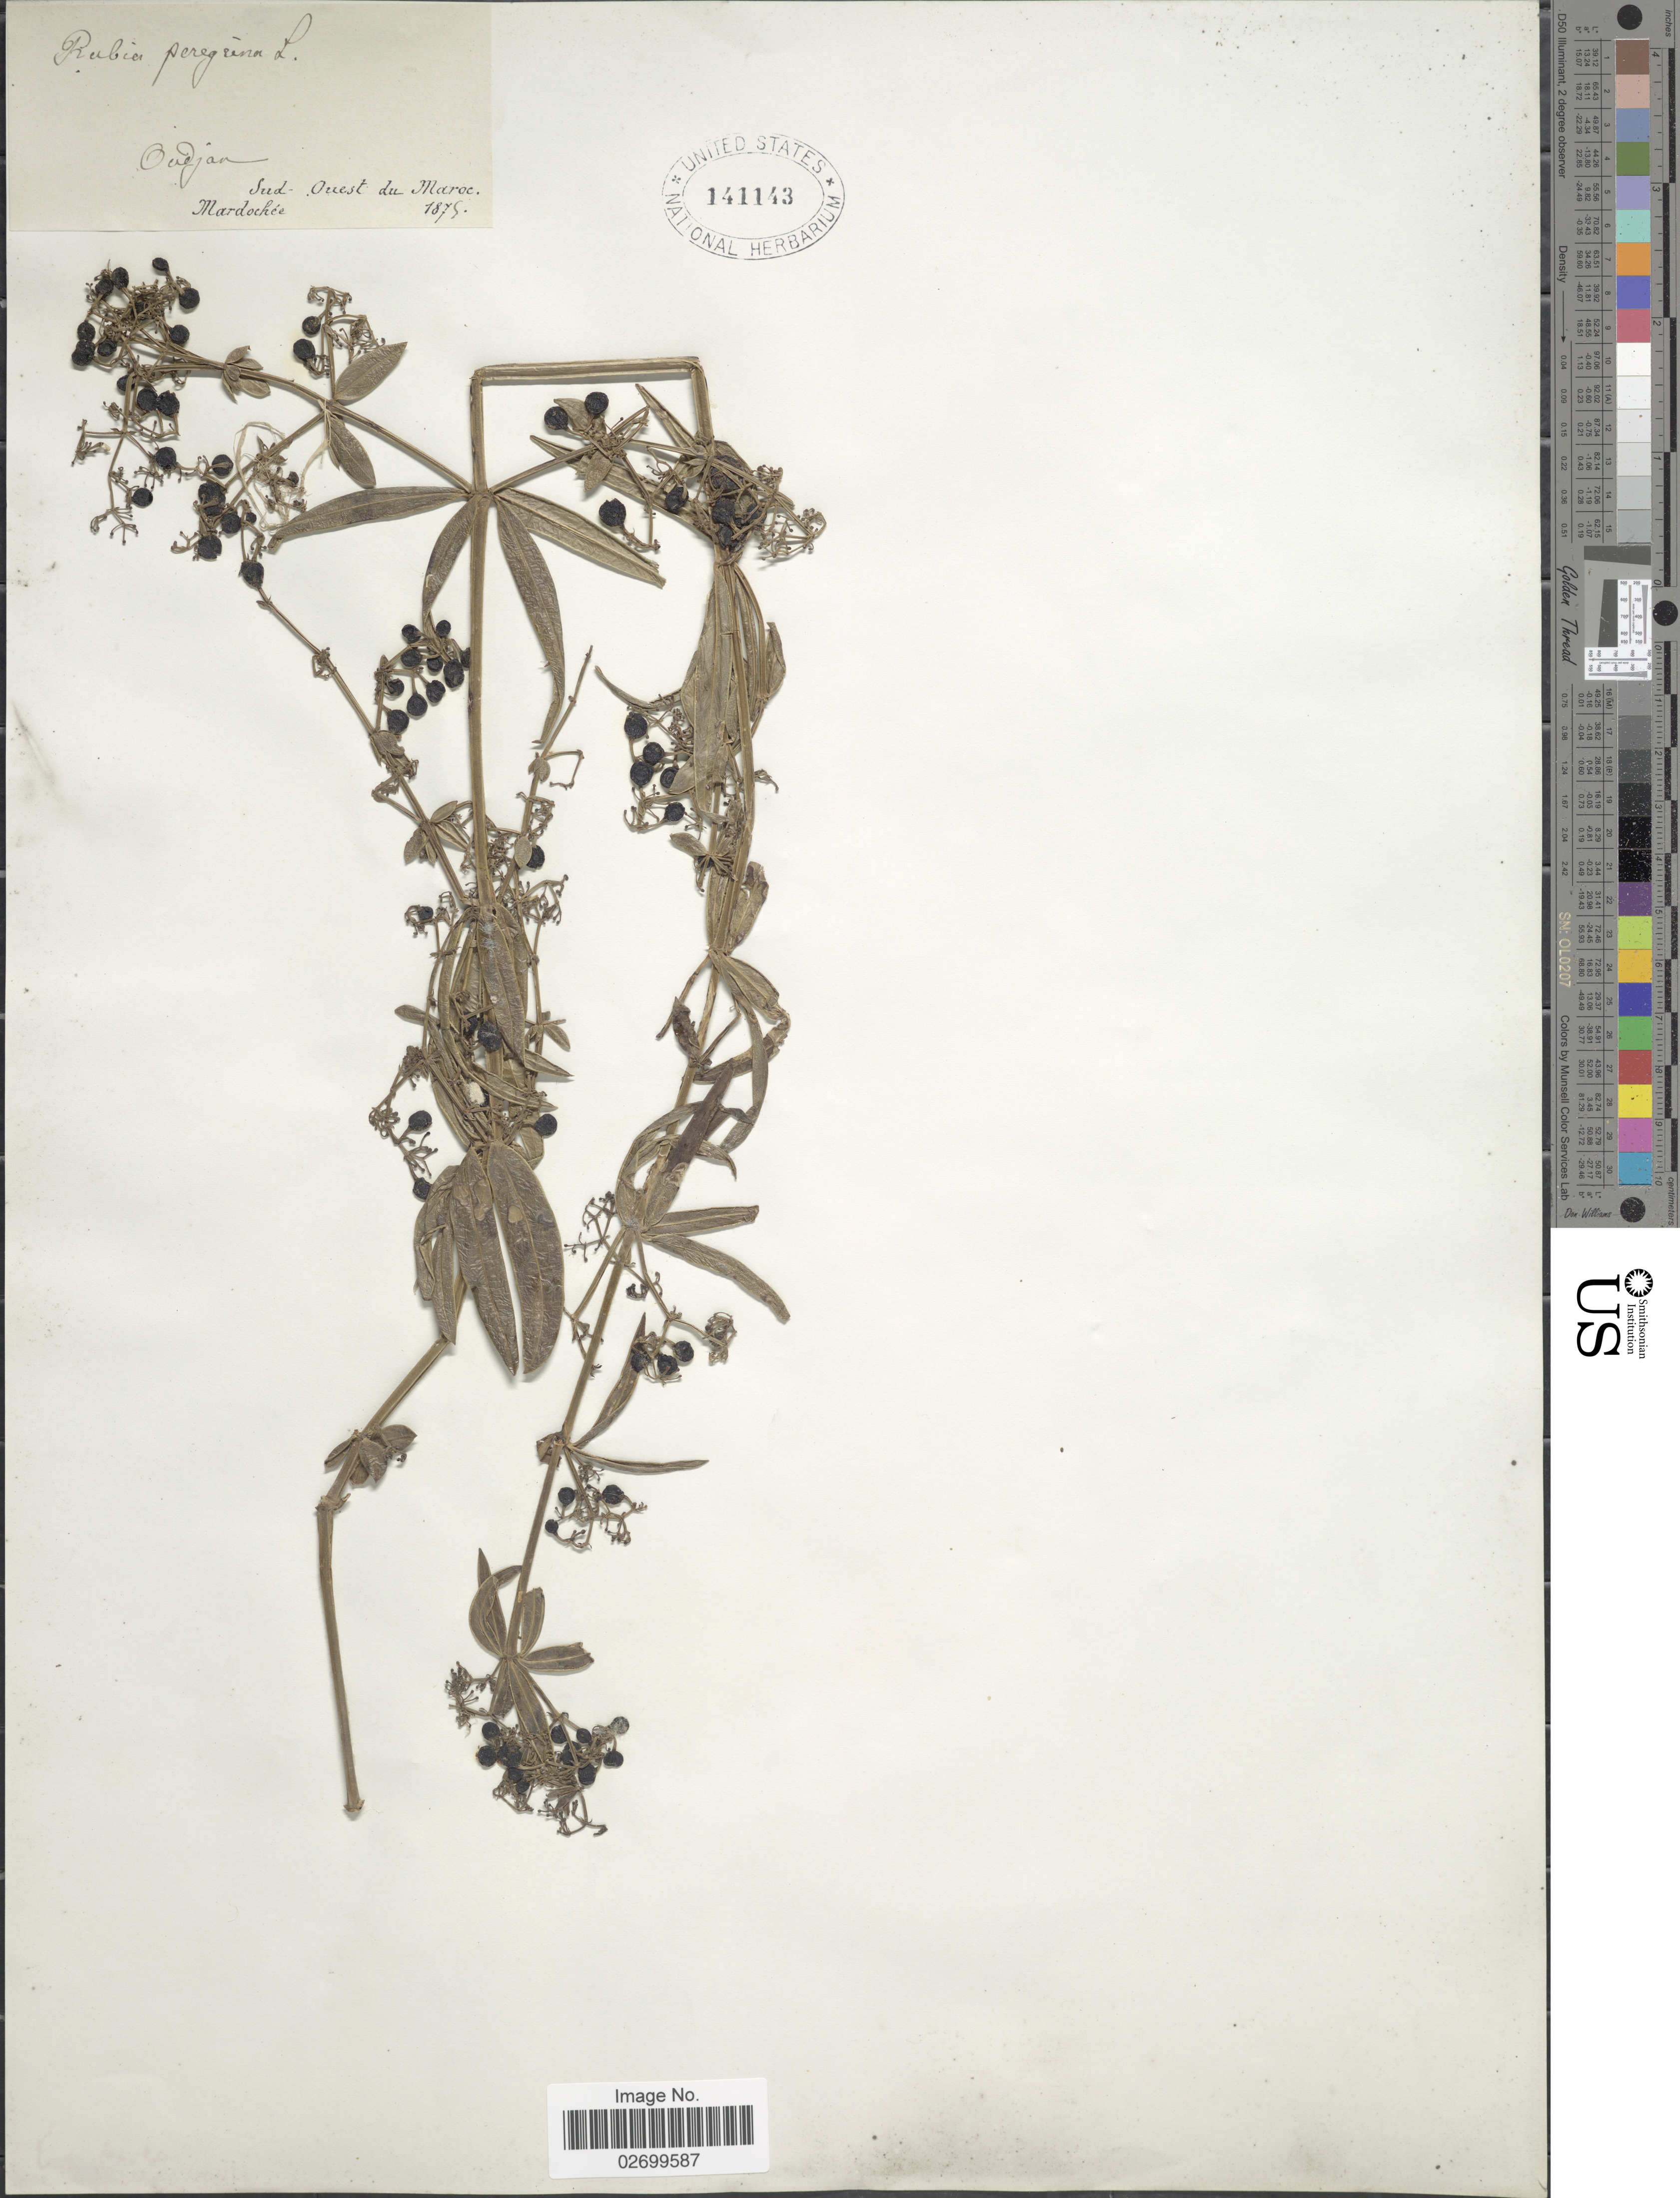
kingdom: Plantae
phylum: Tracheophyta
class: Magnoliopsida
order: Gentianales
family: Rubiaceae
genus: Rubia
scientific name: Rubia peregrina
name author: L.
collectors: Mardochee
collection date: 1875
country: Morocco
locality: Oudjan, Sud-Ouest du Maroc.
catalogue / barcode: US 141143